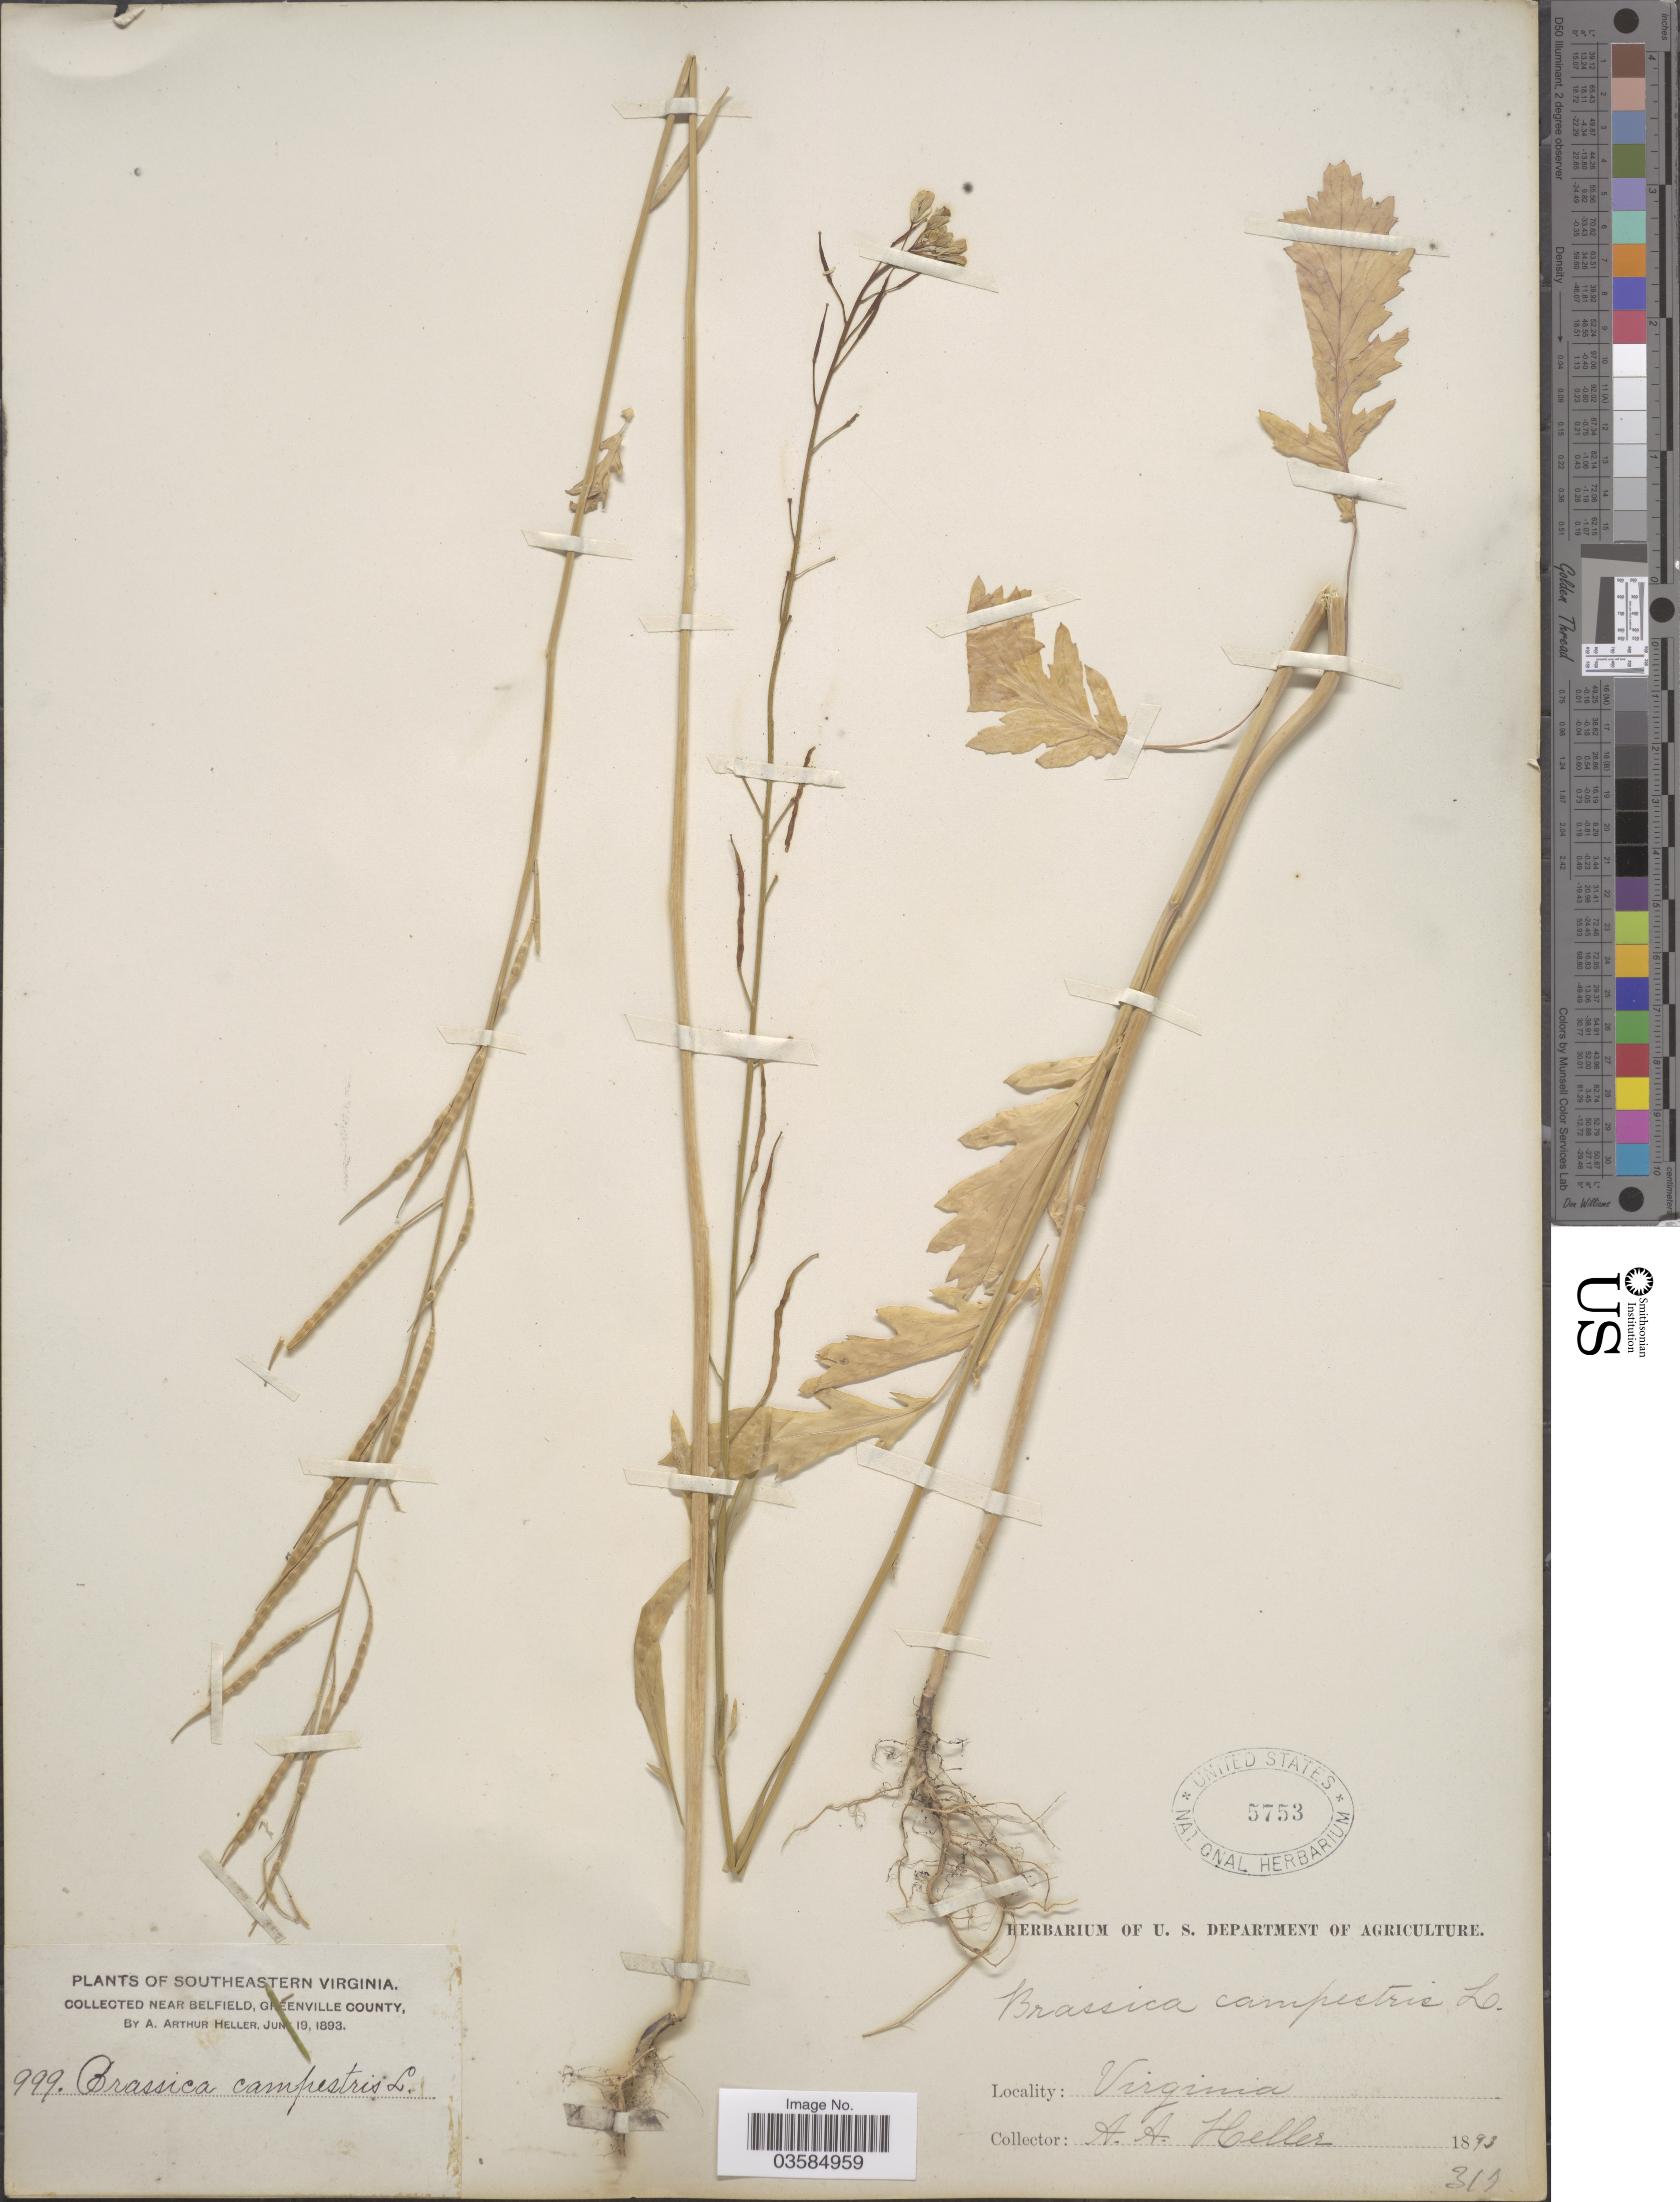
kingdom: Plantae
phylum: Tracheophyta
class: Magnoliopsida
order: Brassicales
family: Brassicaceae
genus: Brassica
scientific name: Brassica campestris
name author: L.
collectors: A. A. Heller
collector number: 999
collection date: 1893-06-19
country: United States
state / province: Virginia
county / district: Greensville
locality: Southeastern Virginia. Near Belfield, Greenville County.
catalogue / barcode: US 5753